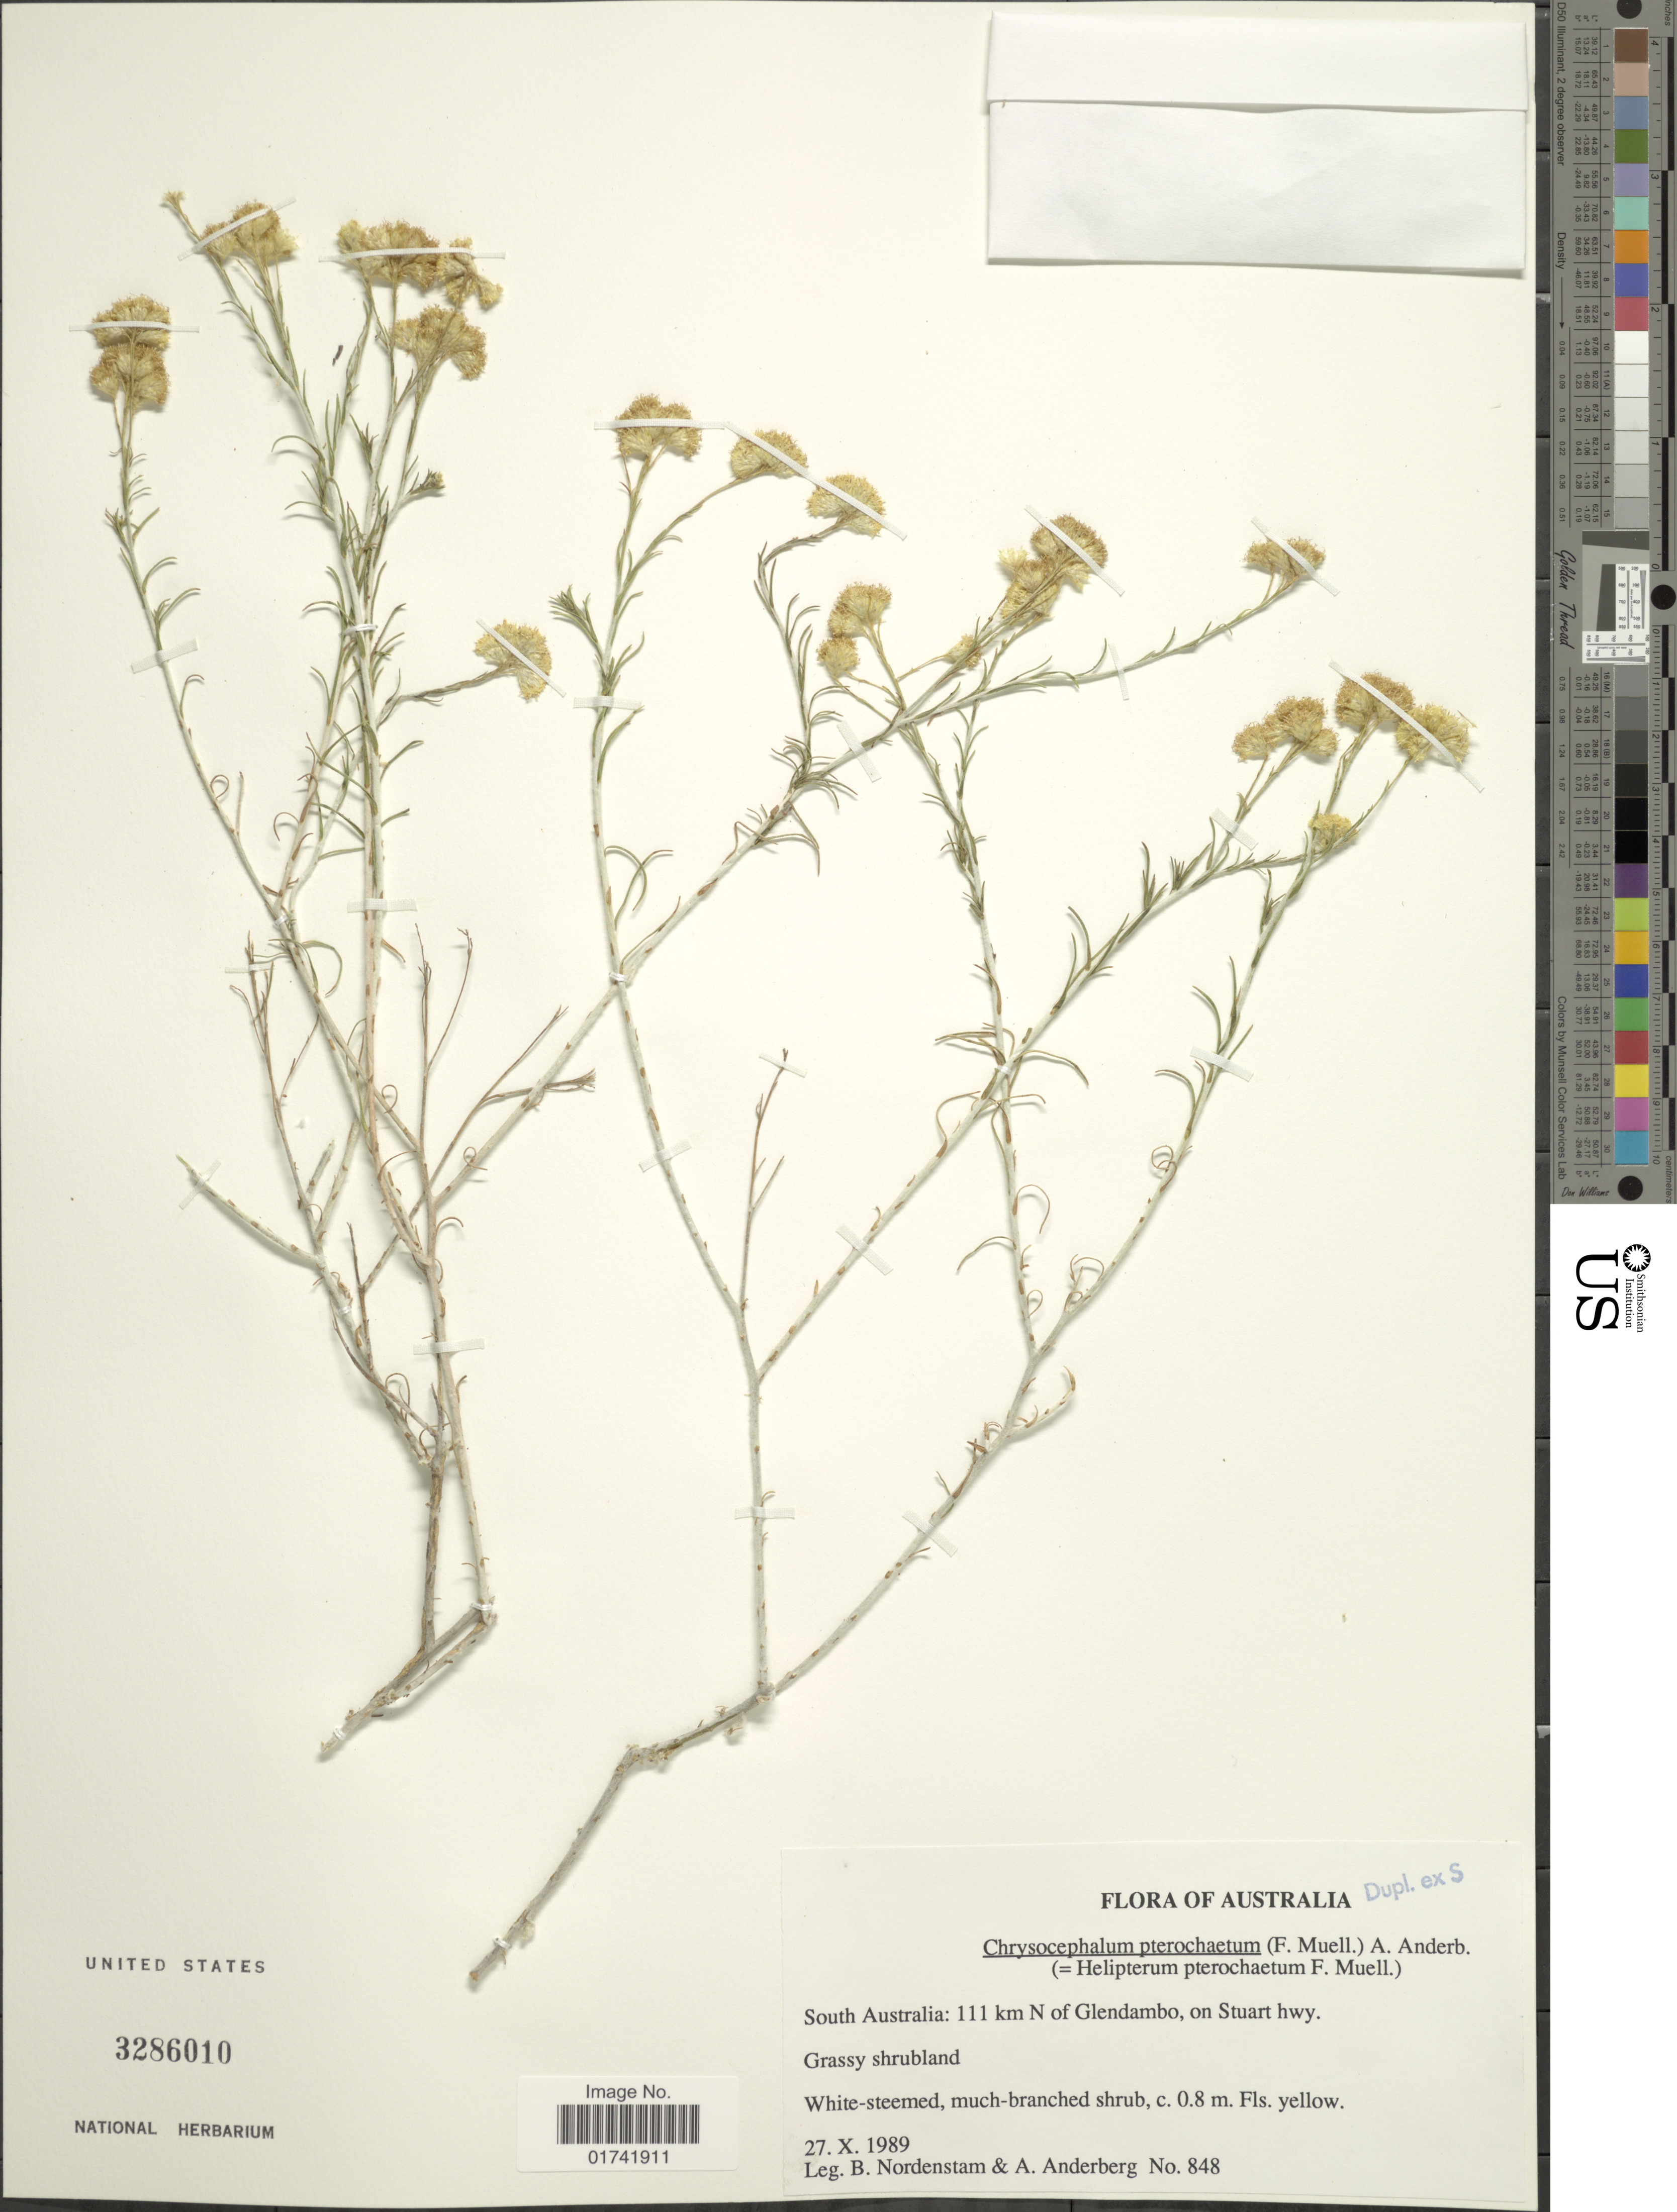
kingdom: Plantae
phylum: Tracheophyta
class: Magnoliopsida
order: Asterales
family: Asteraceae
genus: Chrysocephalum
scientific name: Chrysocephalum pterochaetum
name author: F. Muell.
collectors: B. Nordenstam & A. A. Anderberg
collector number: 848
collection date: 1989-10-27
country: Australia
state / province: South Australia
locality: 111 km N of Glendambo, on Stuart hwy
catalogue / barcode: US 3286010